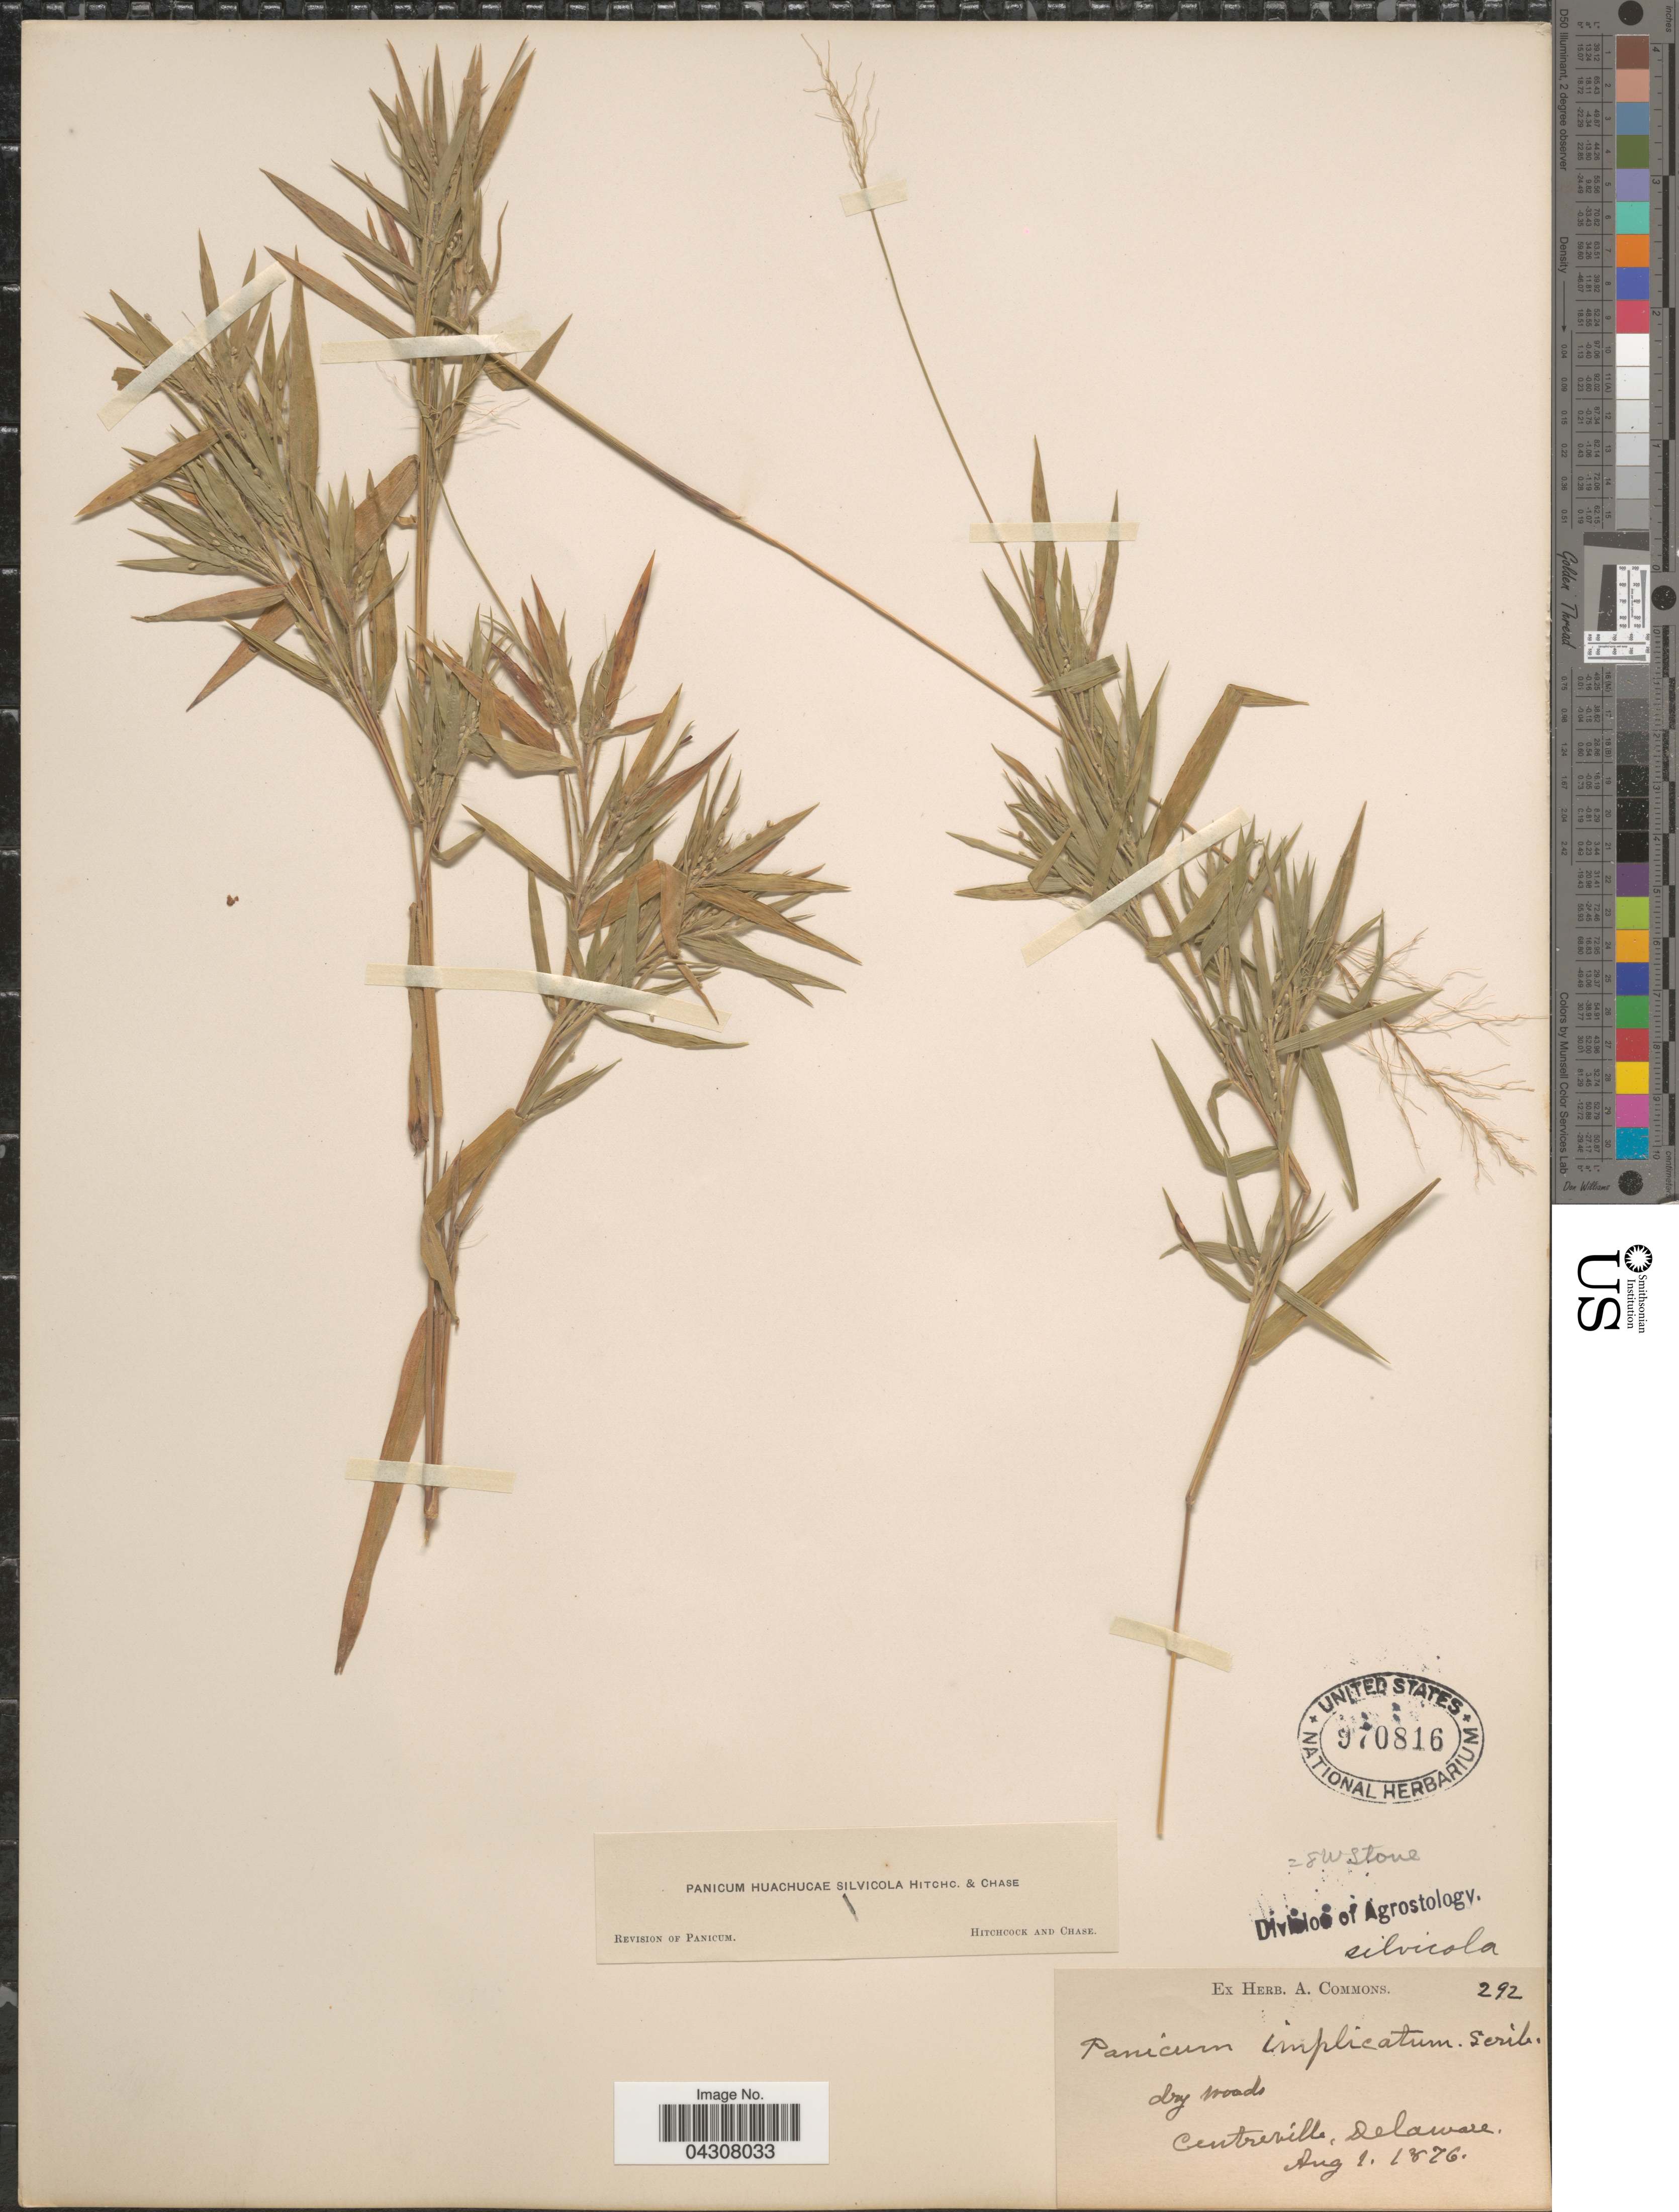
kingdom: Plantae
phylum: Tracheophyta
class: Liliopsida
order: Poales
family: Poaceae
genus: Dichanthelium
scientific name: Dichanthelium acuminatum var. acuminatum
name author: (Sw.) Gould & C.A. Clark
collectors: ex herb. A. Commons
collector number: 292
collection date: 1876-08-01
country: United States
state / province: Delaware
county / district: New Castle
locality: Centreville.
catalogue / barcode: US 970816